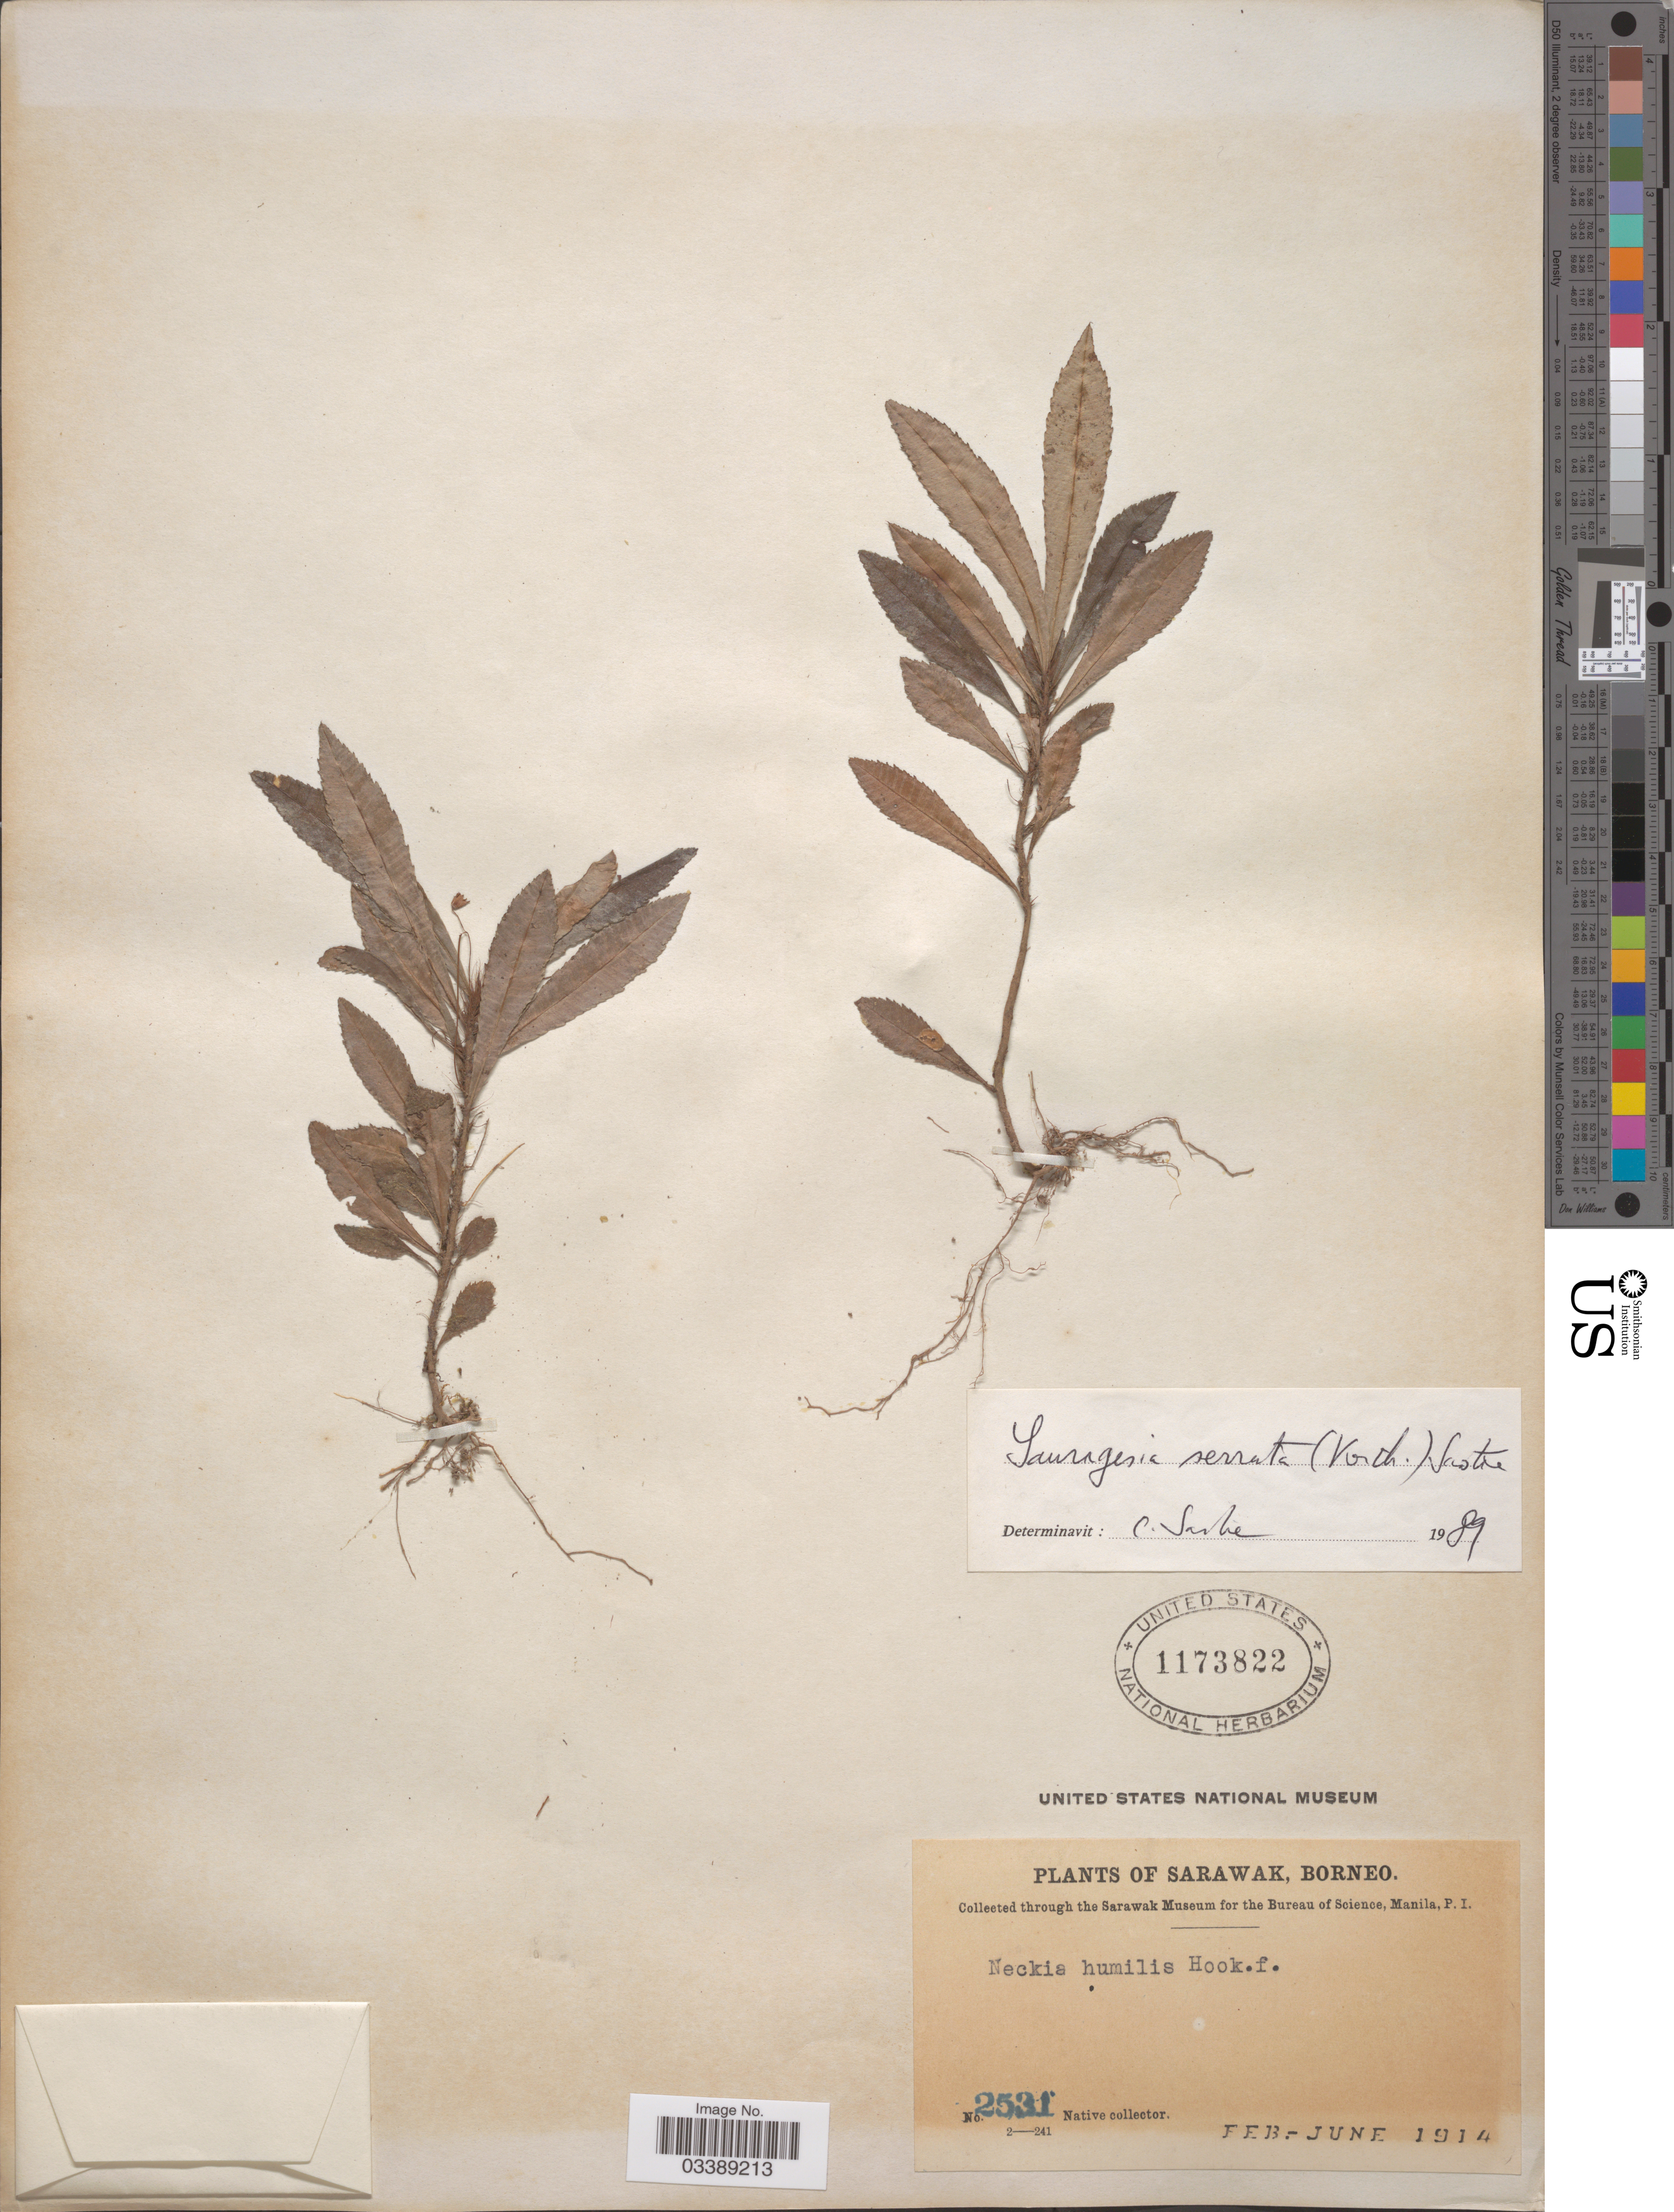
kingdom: Plantae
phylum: Tracheophyta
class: Magnoliopsida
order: Malpighiales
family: Ochnaceae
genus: Neckia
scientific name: Neckia serrata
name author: Korth.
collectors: Native collector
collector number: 2531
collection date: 1914-02/1914-06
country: Malaysia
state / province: Sarawak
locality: Borneo.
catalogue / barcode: US 1173822